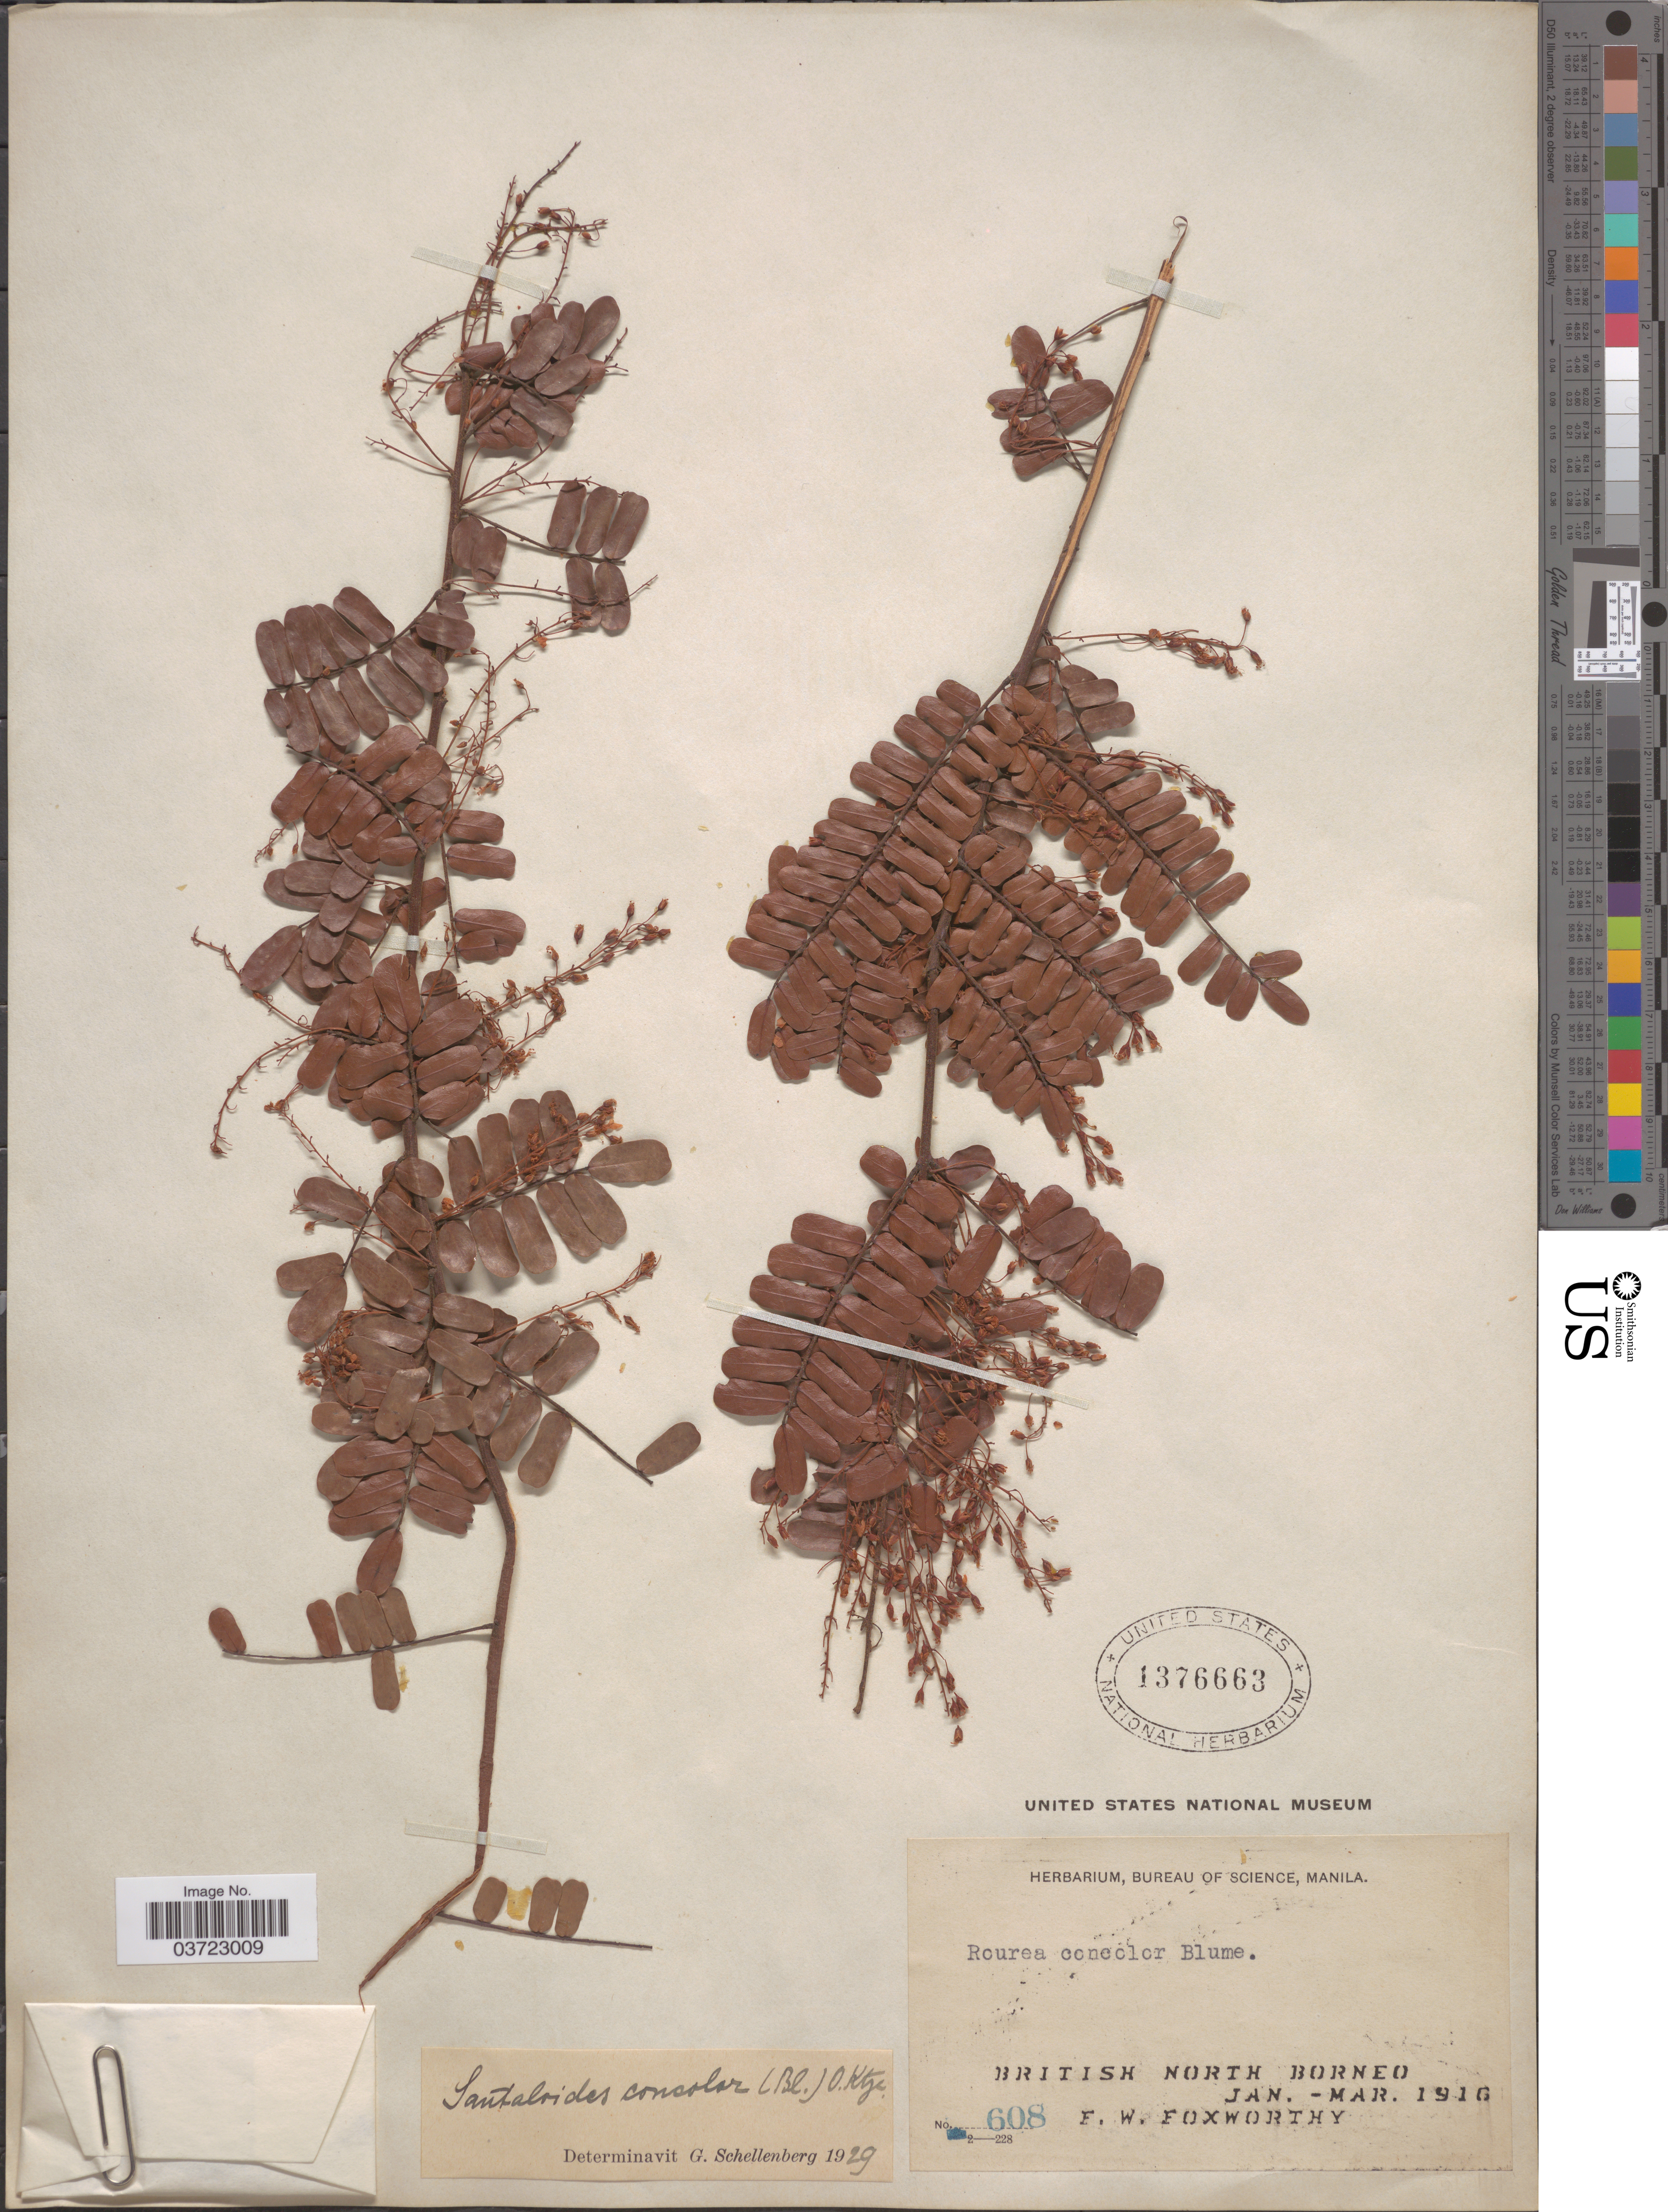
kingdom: Plantae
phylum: Tracheophyta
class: Magnoliopsida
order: Oxalidales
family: Connaraceae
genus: Rourea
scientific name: Rourea mimosoides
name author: (Vahl) Planch.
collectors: F. W. Foxworthy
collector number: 608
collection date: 1916-01/1916-03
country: Malaysia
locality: British North Boreno.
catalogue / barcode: US 1376663